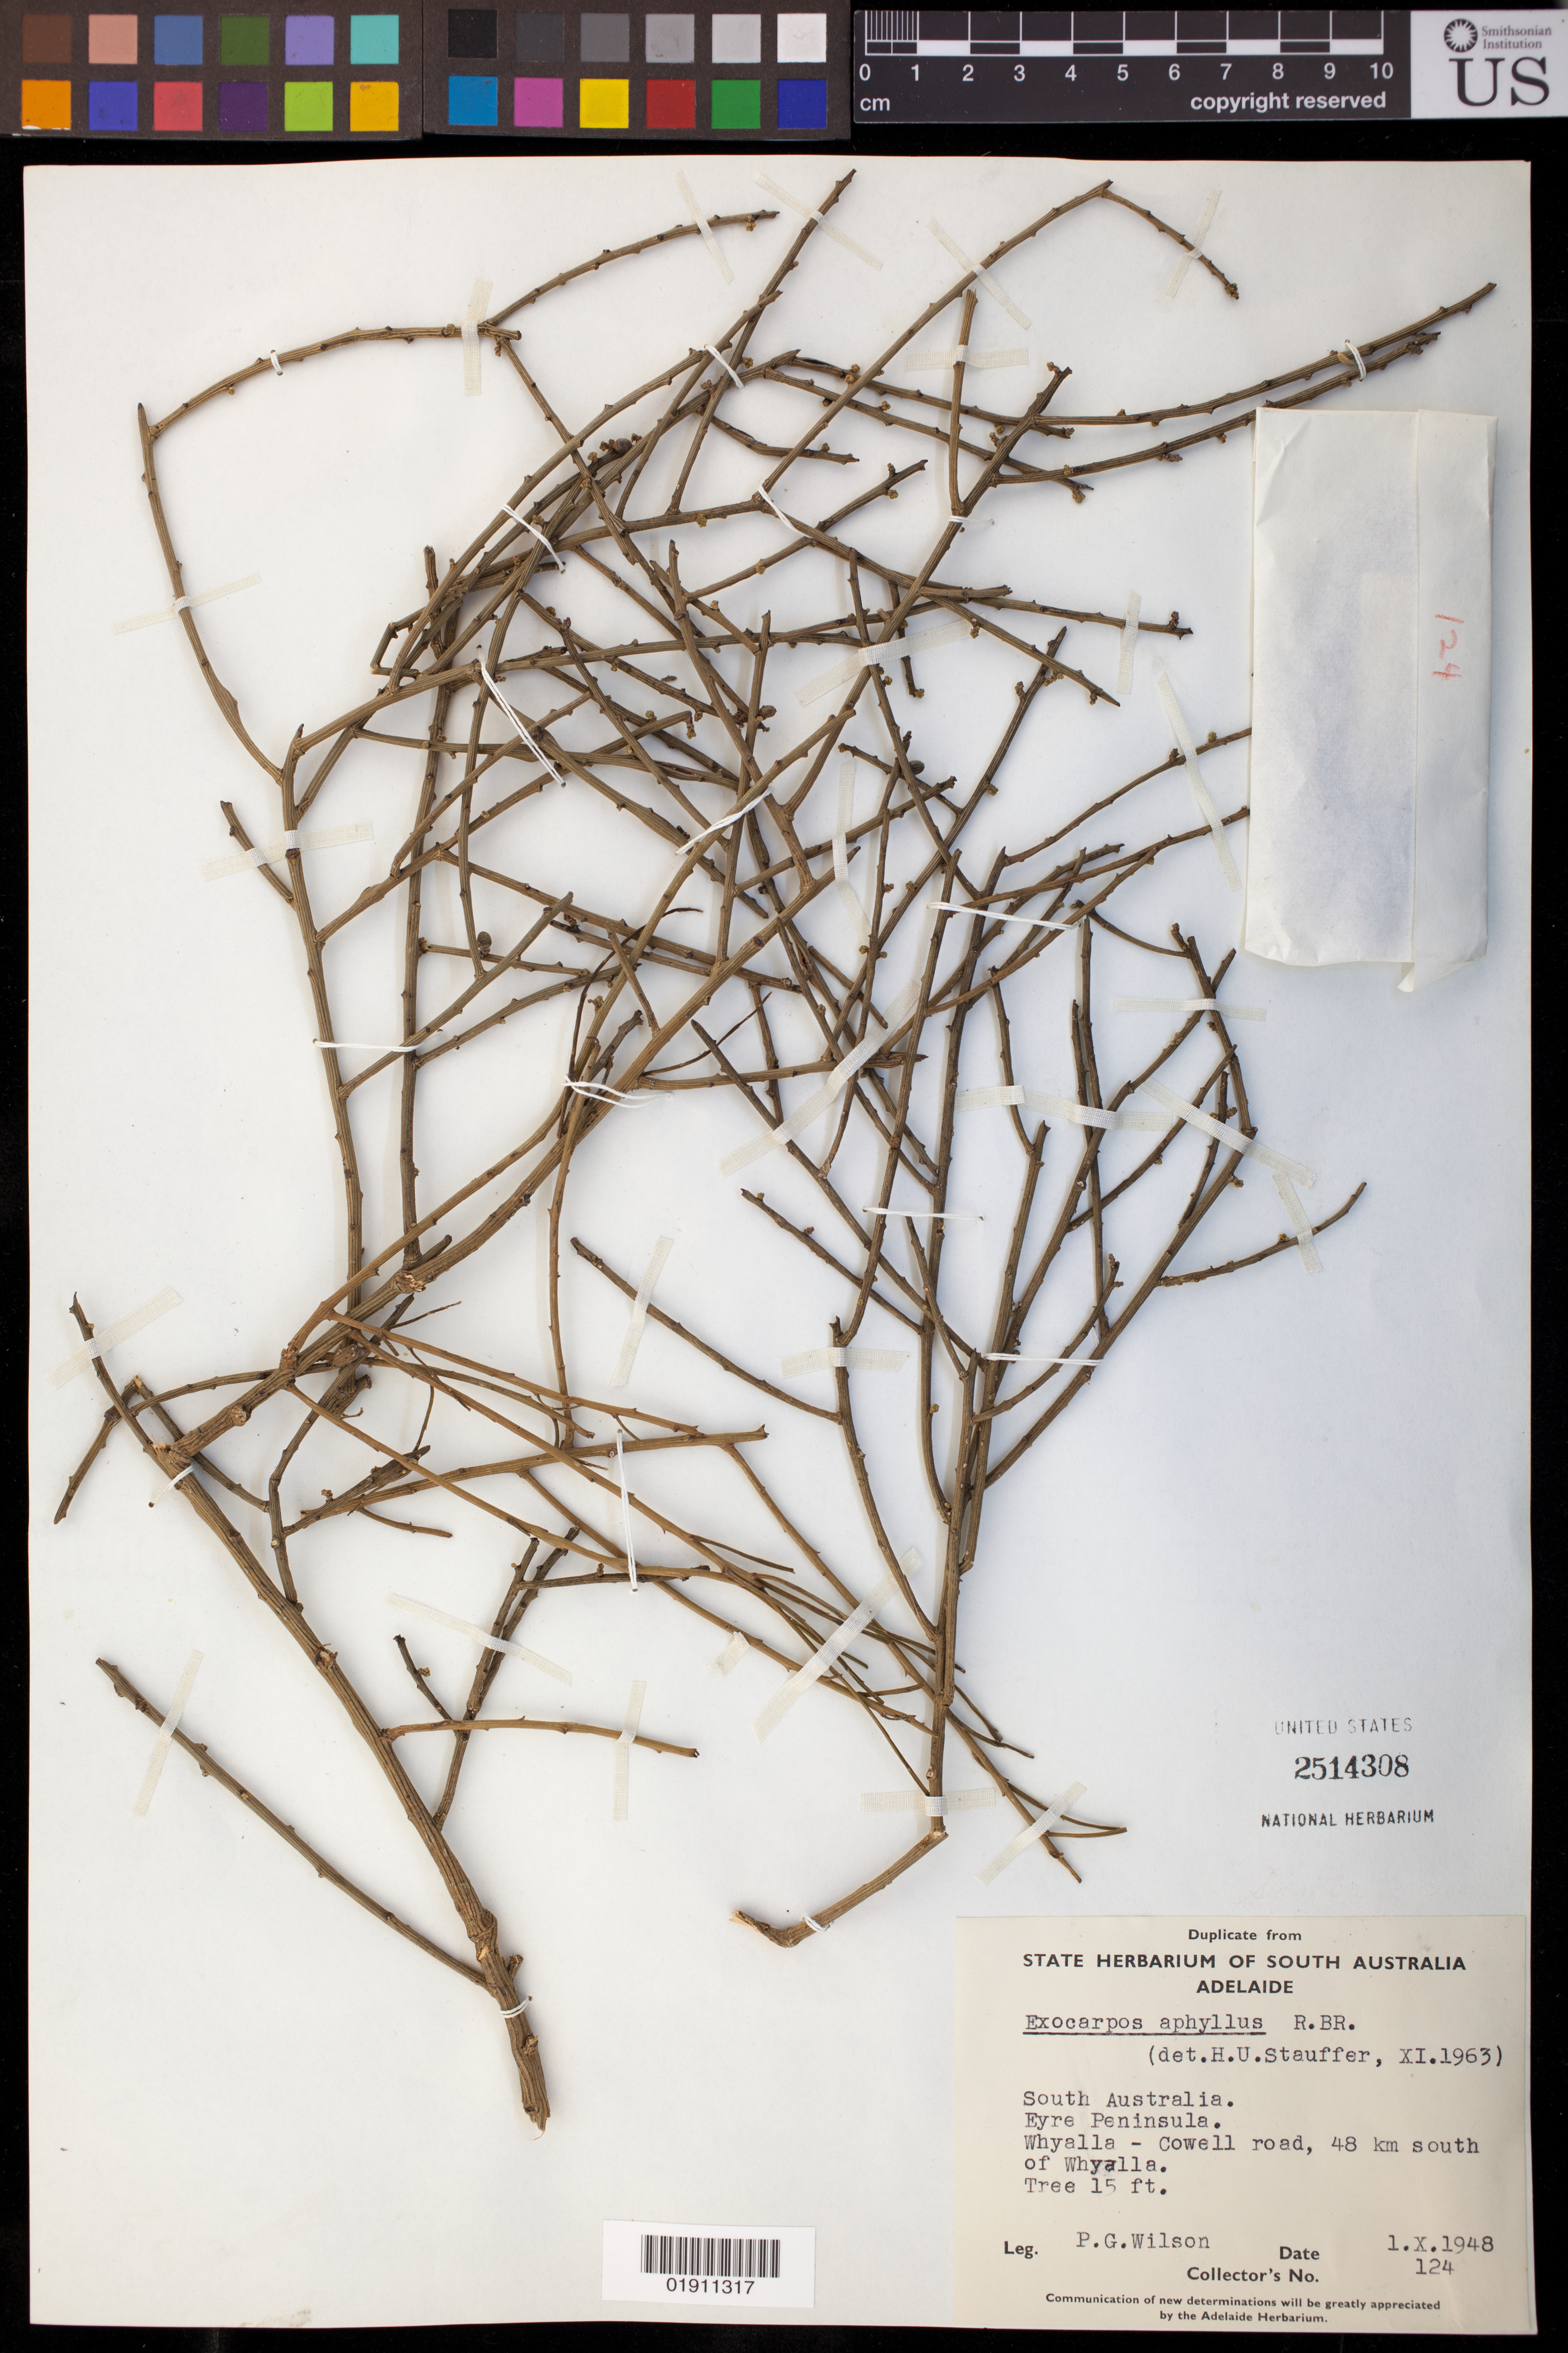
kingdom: Plantae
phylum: Tracheophyta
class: Magnoliopsida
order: Santalales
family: Santalaceae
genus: Exocarpos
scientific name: Exocarpos aphyllus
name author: R. Br.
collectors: Peter G. Wilson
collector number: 124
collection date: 1948-10-01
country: Australia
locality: Eyre Peninsula. Whyalla - Cowell road, 48 km south of Whyalla. Tree 15 ft.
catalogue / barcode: US 2514308